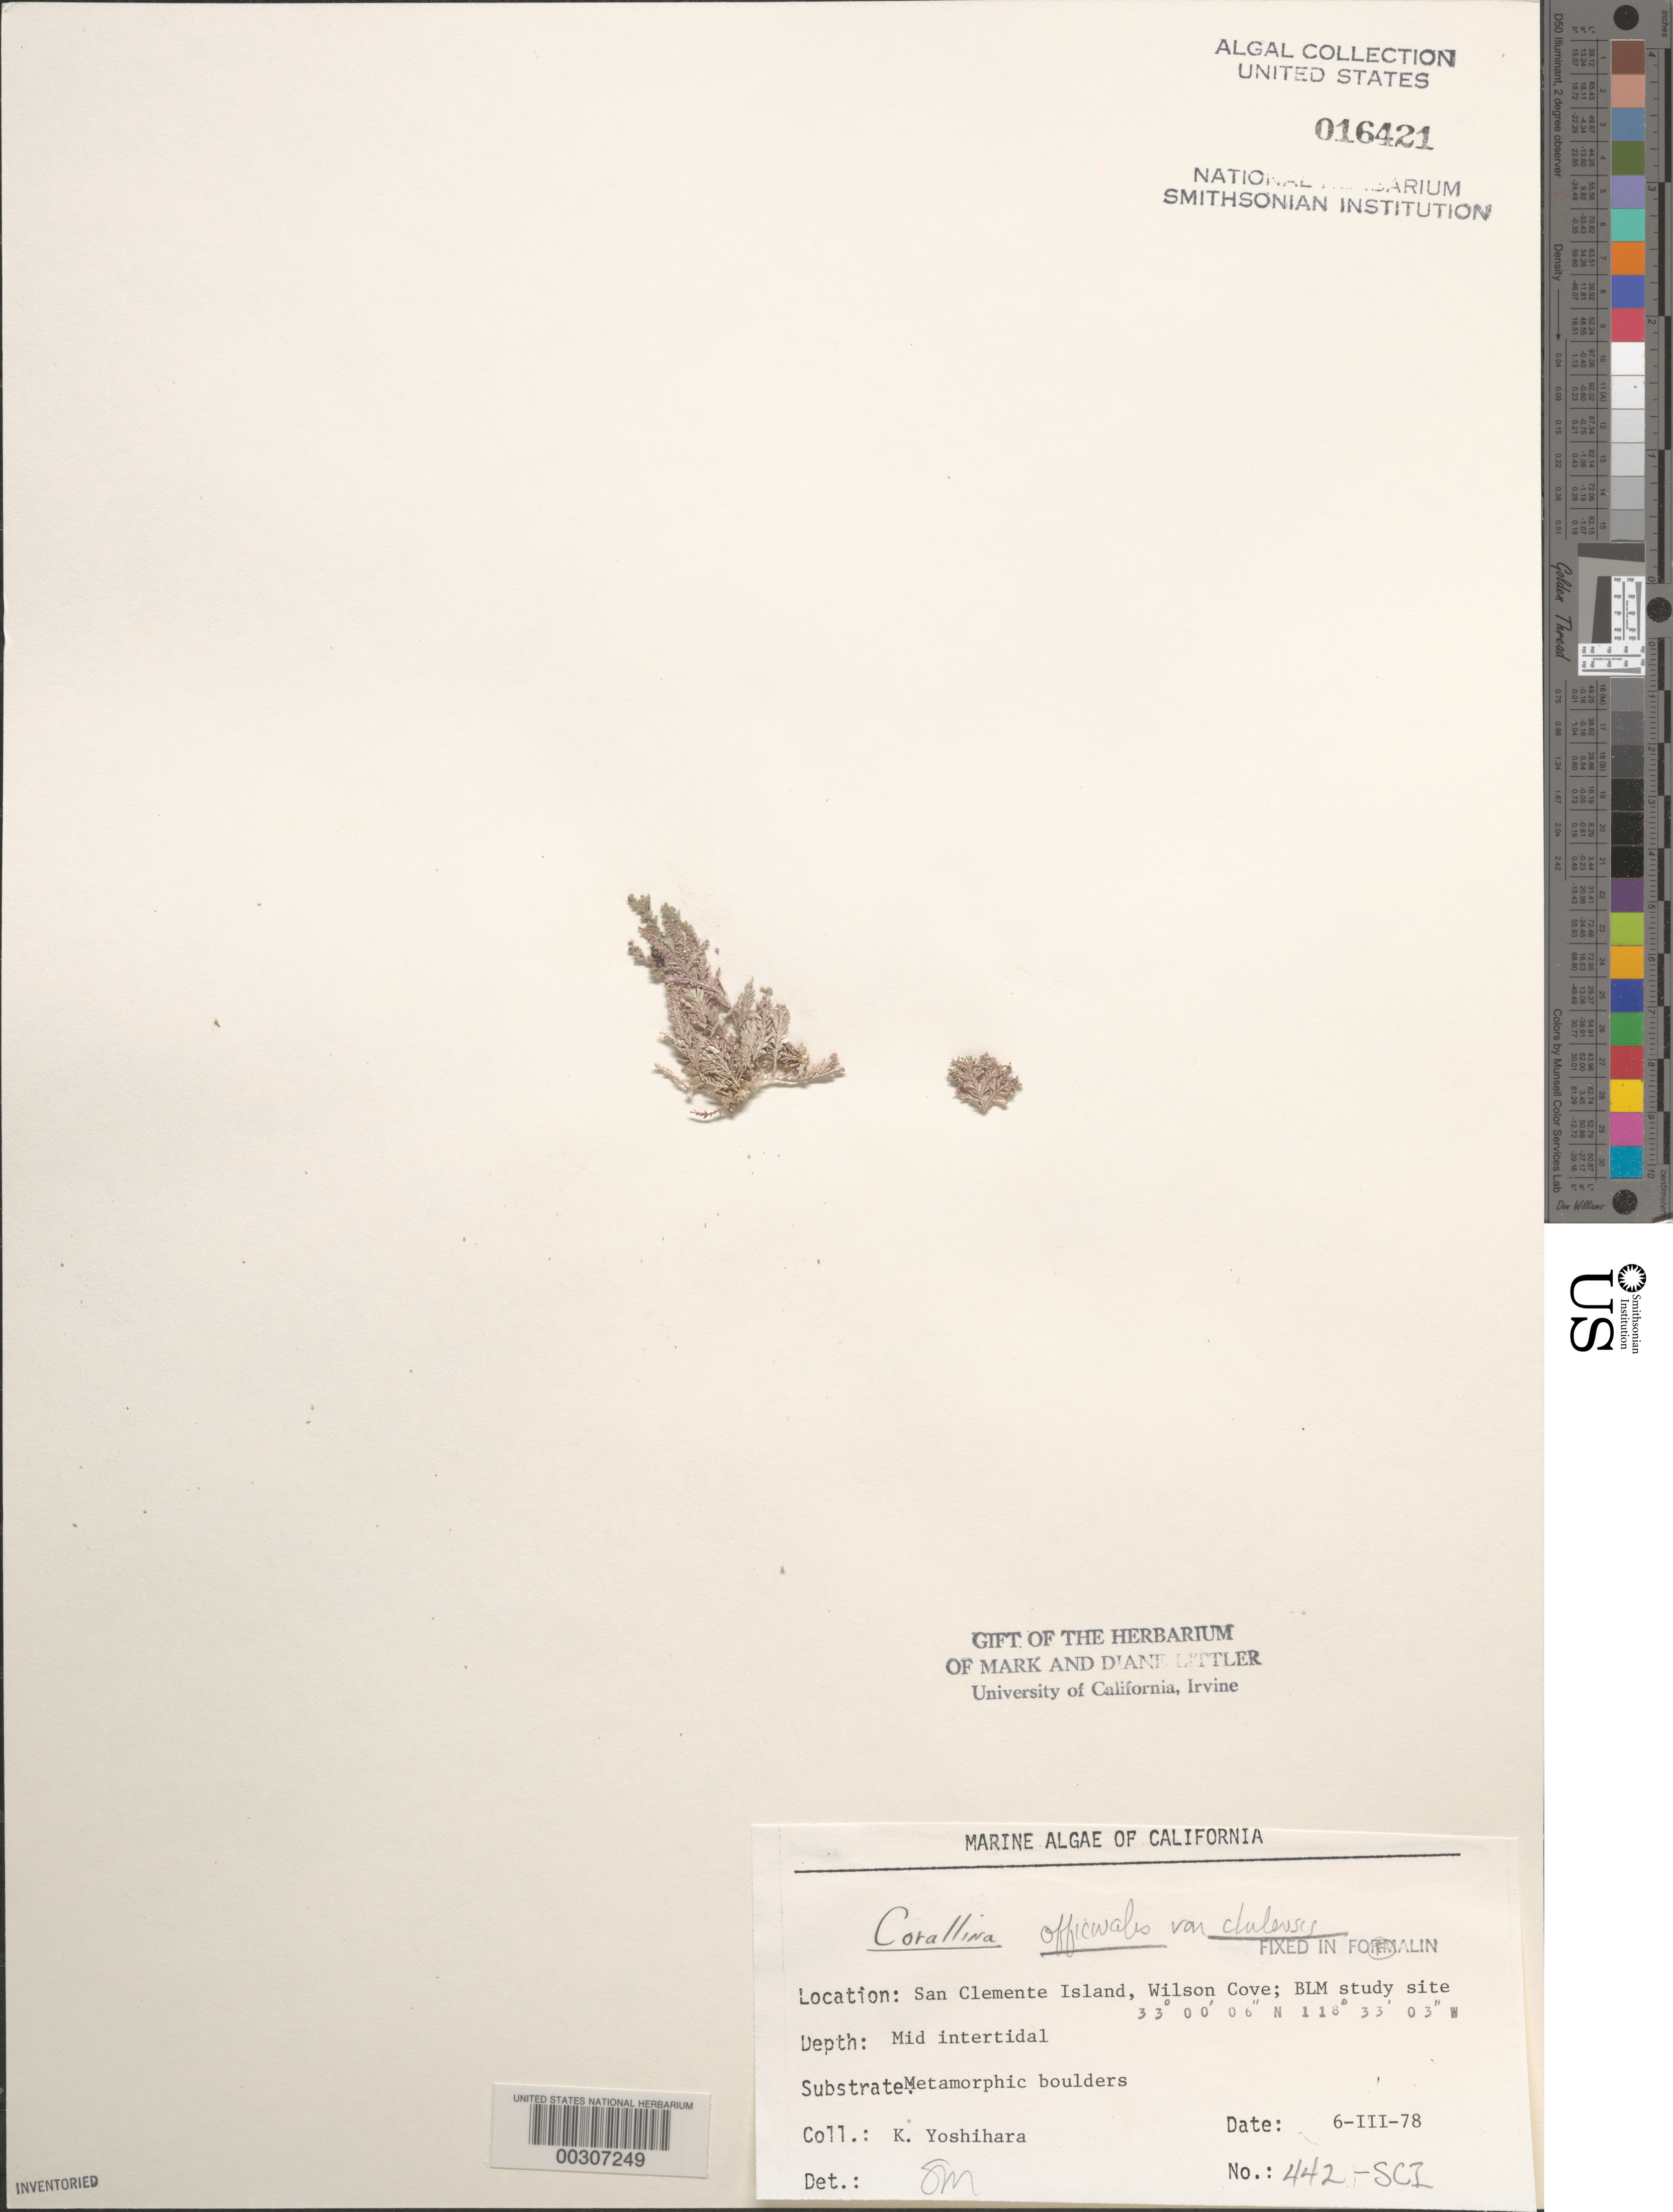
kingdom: Plantae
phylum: Rhodophyta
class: Florideophyceae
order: Corallinales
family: Corallinaceae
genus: Corallina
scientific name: Corallina officinalis var. chilensis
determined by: Murray, S. N.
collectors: K. Yoshihara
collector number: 442-sci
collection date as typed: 06 Mar 1978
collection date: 1978-03-06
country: United States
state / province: California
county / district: Los Angeles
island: San Clemente Island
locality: Wilson Cove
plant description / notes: BLM-SOCALBIGHT Rocky Intertidal Survey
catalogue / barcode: US 16421